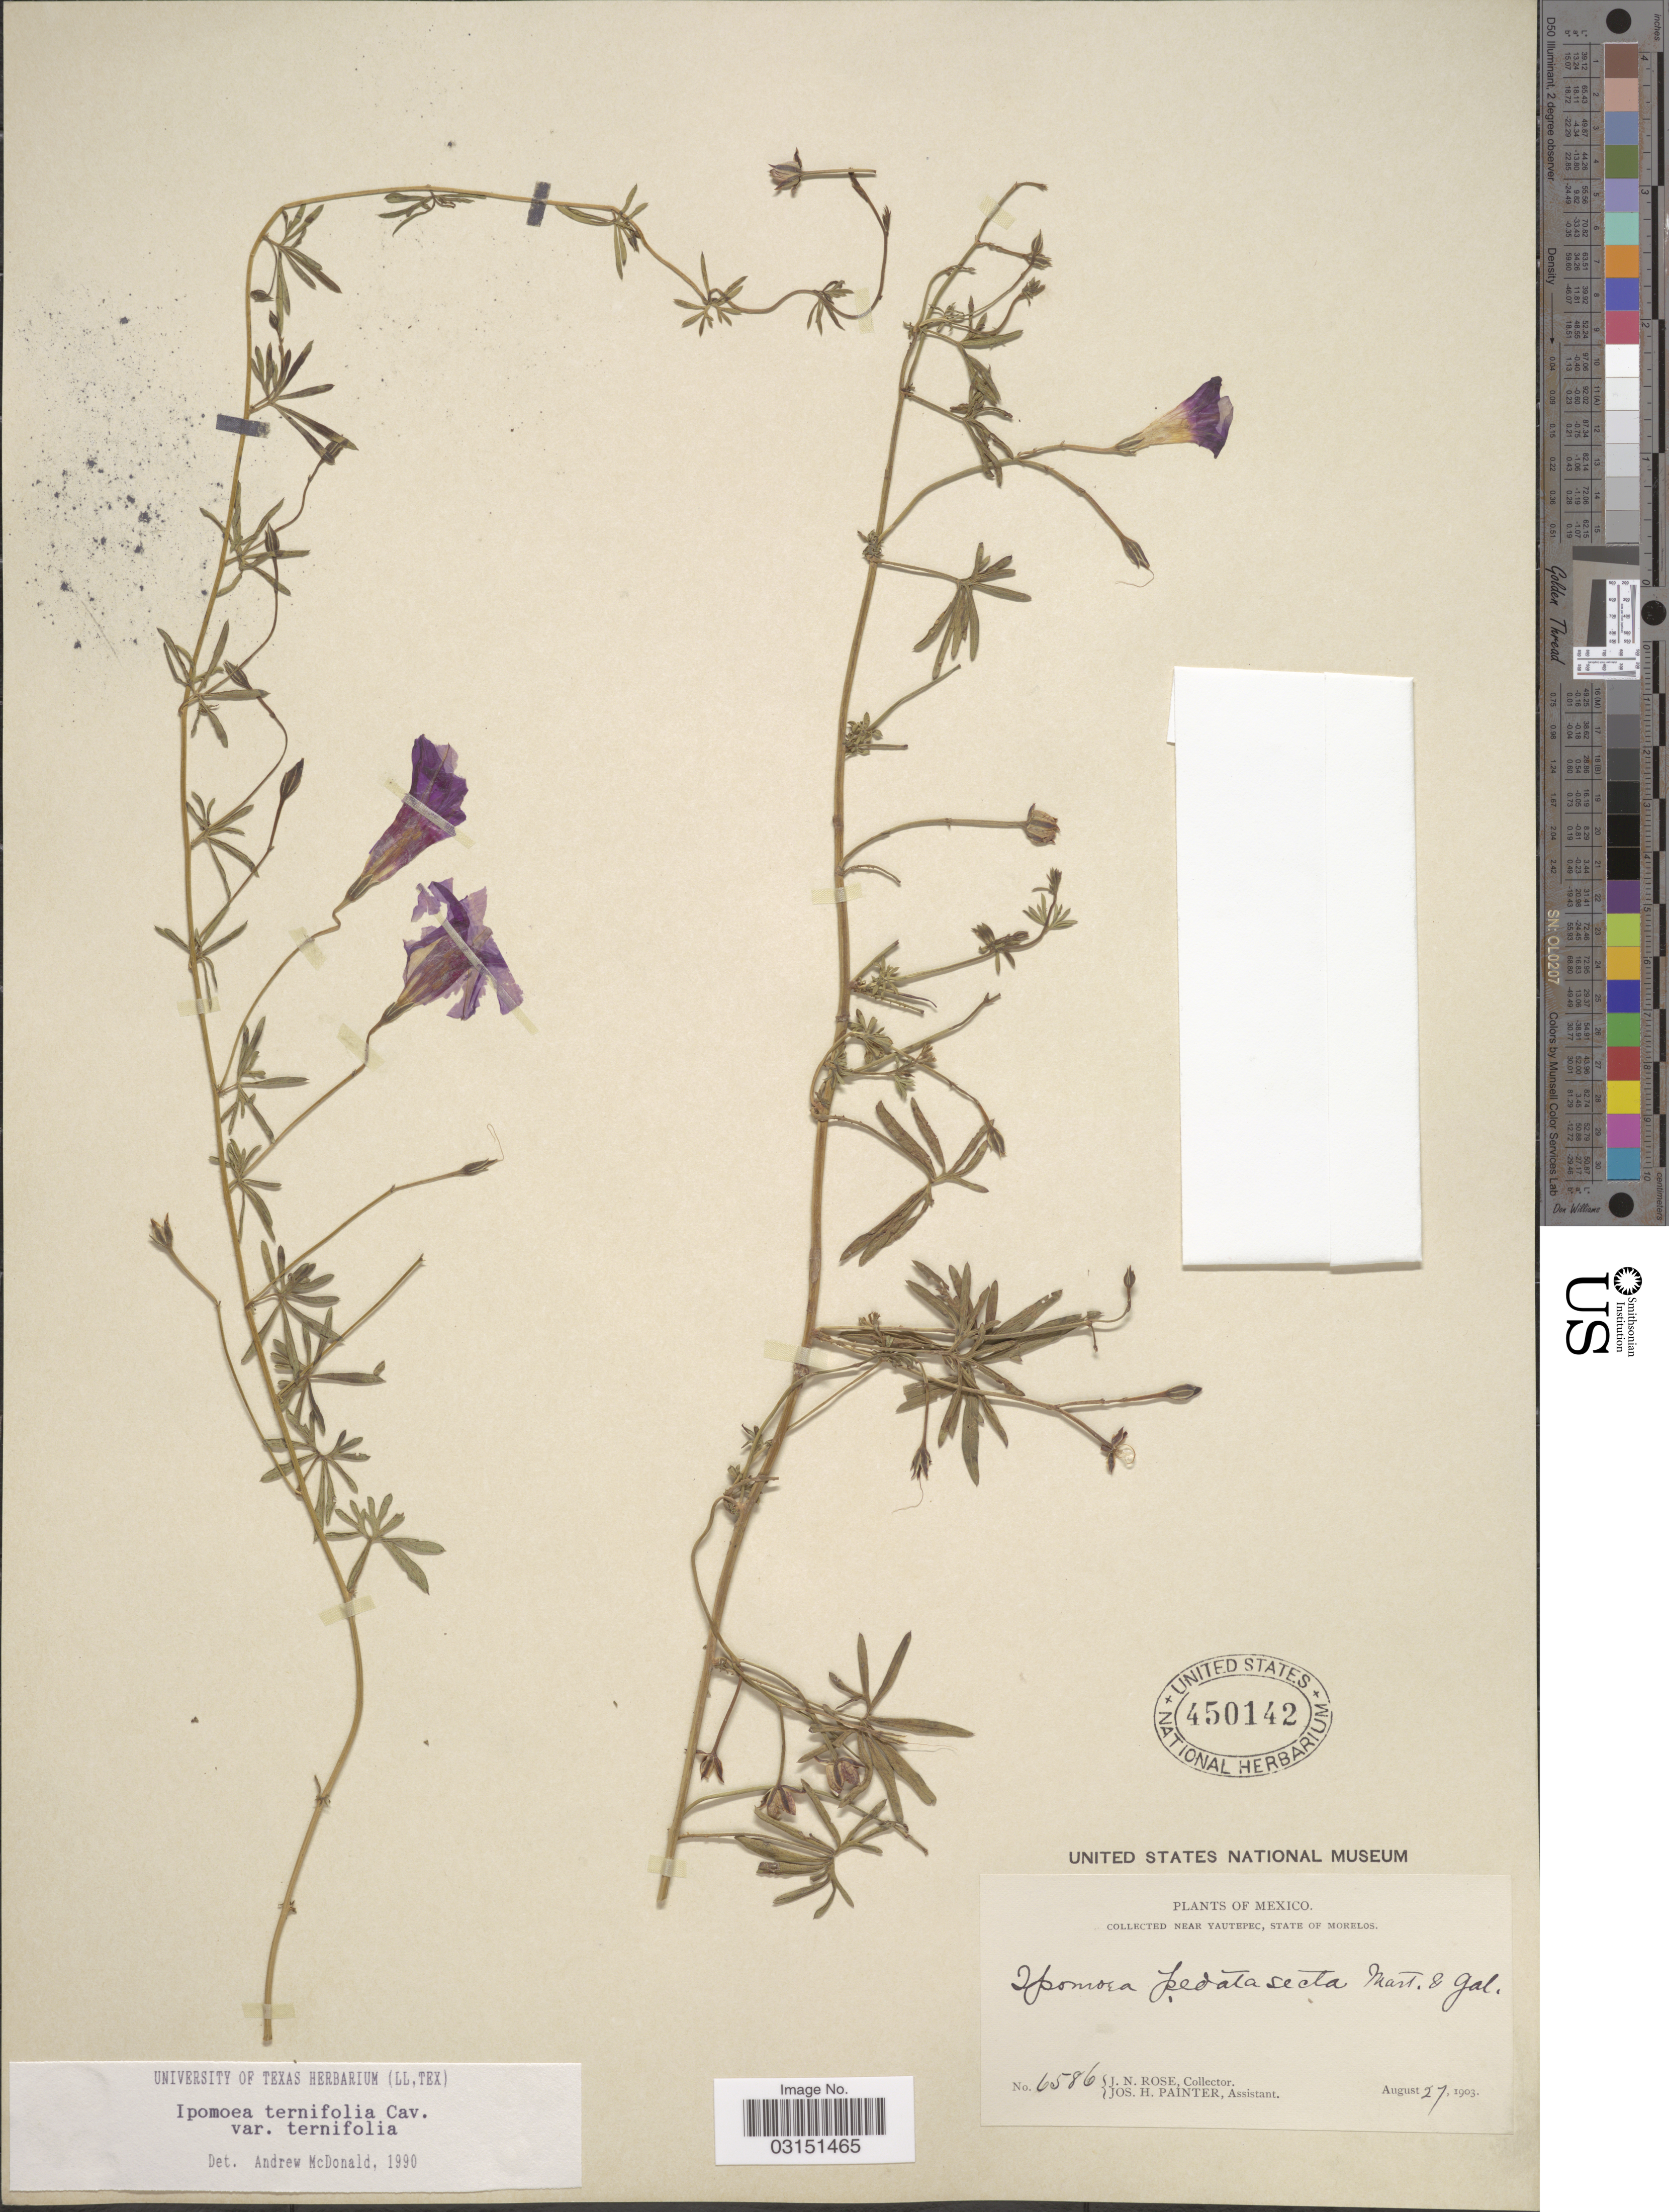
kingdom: Plantae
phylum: Tracheophyta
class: Magnoliopsida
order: Solanales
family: Convolvulaceae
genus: Ipomoea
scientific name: Ipomoea ternifolia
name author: Cav.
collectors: J. N. Rose & J. H. Painter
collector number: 6586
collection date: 1903-08-27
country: Mexico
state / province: Morelos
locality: Near Yautepec.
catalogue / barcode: US 450142